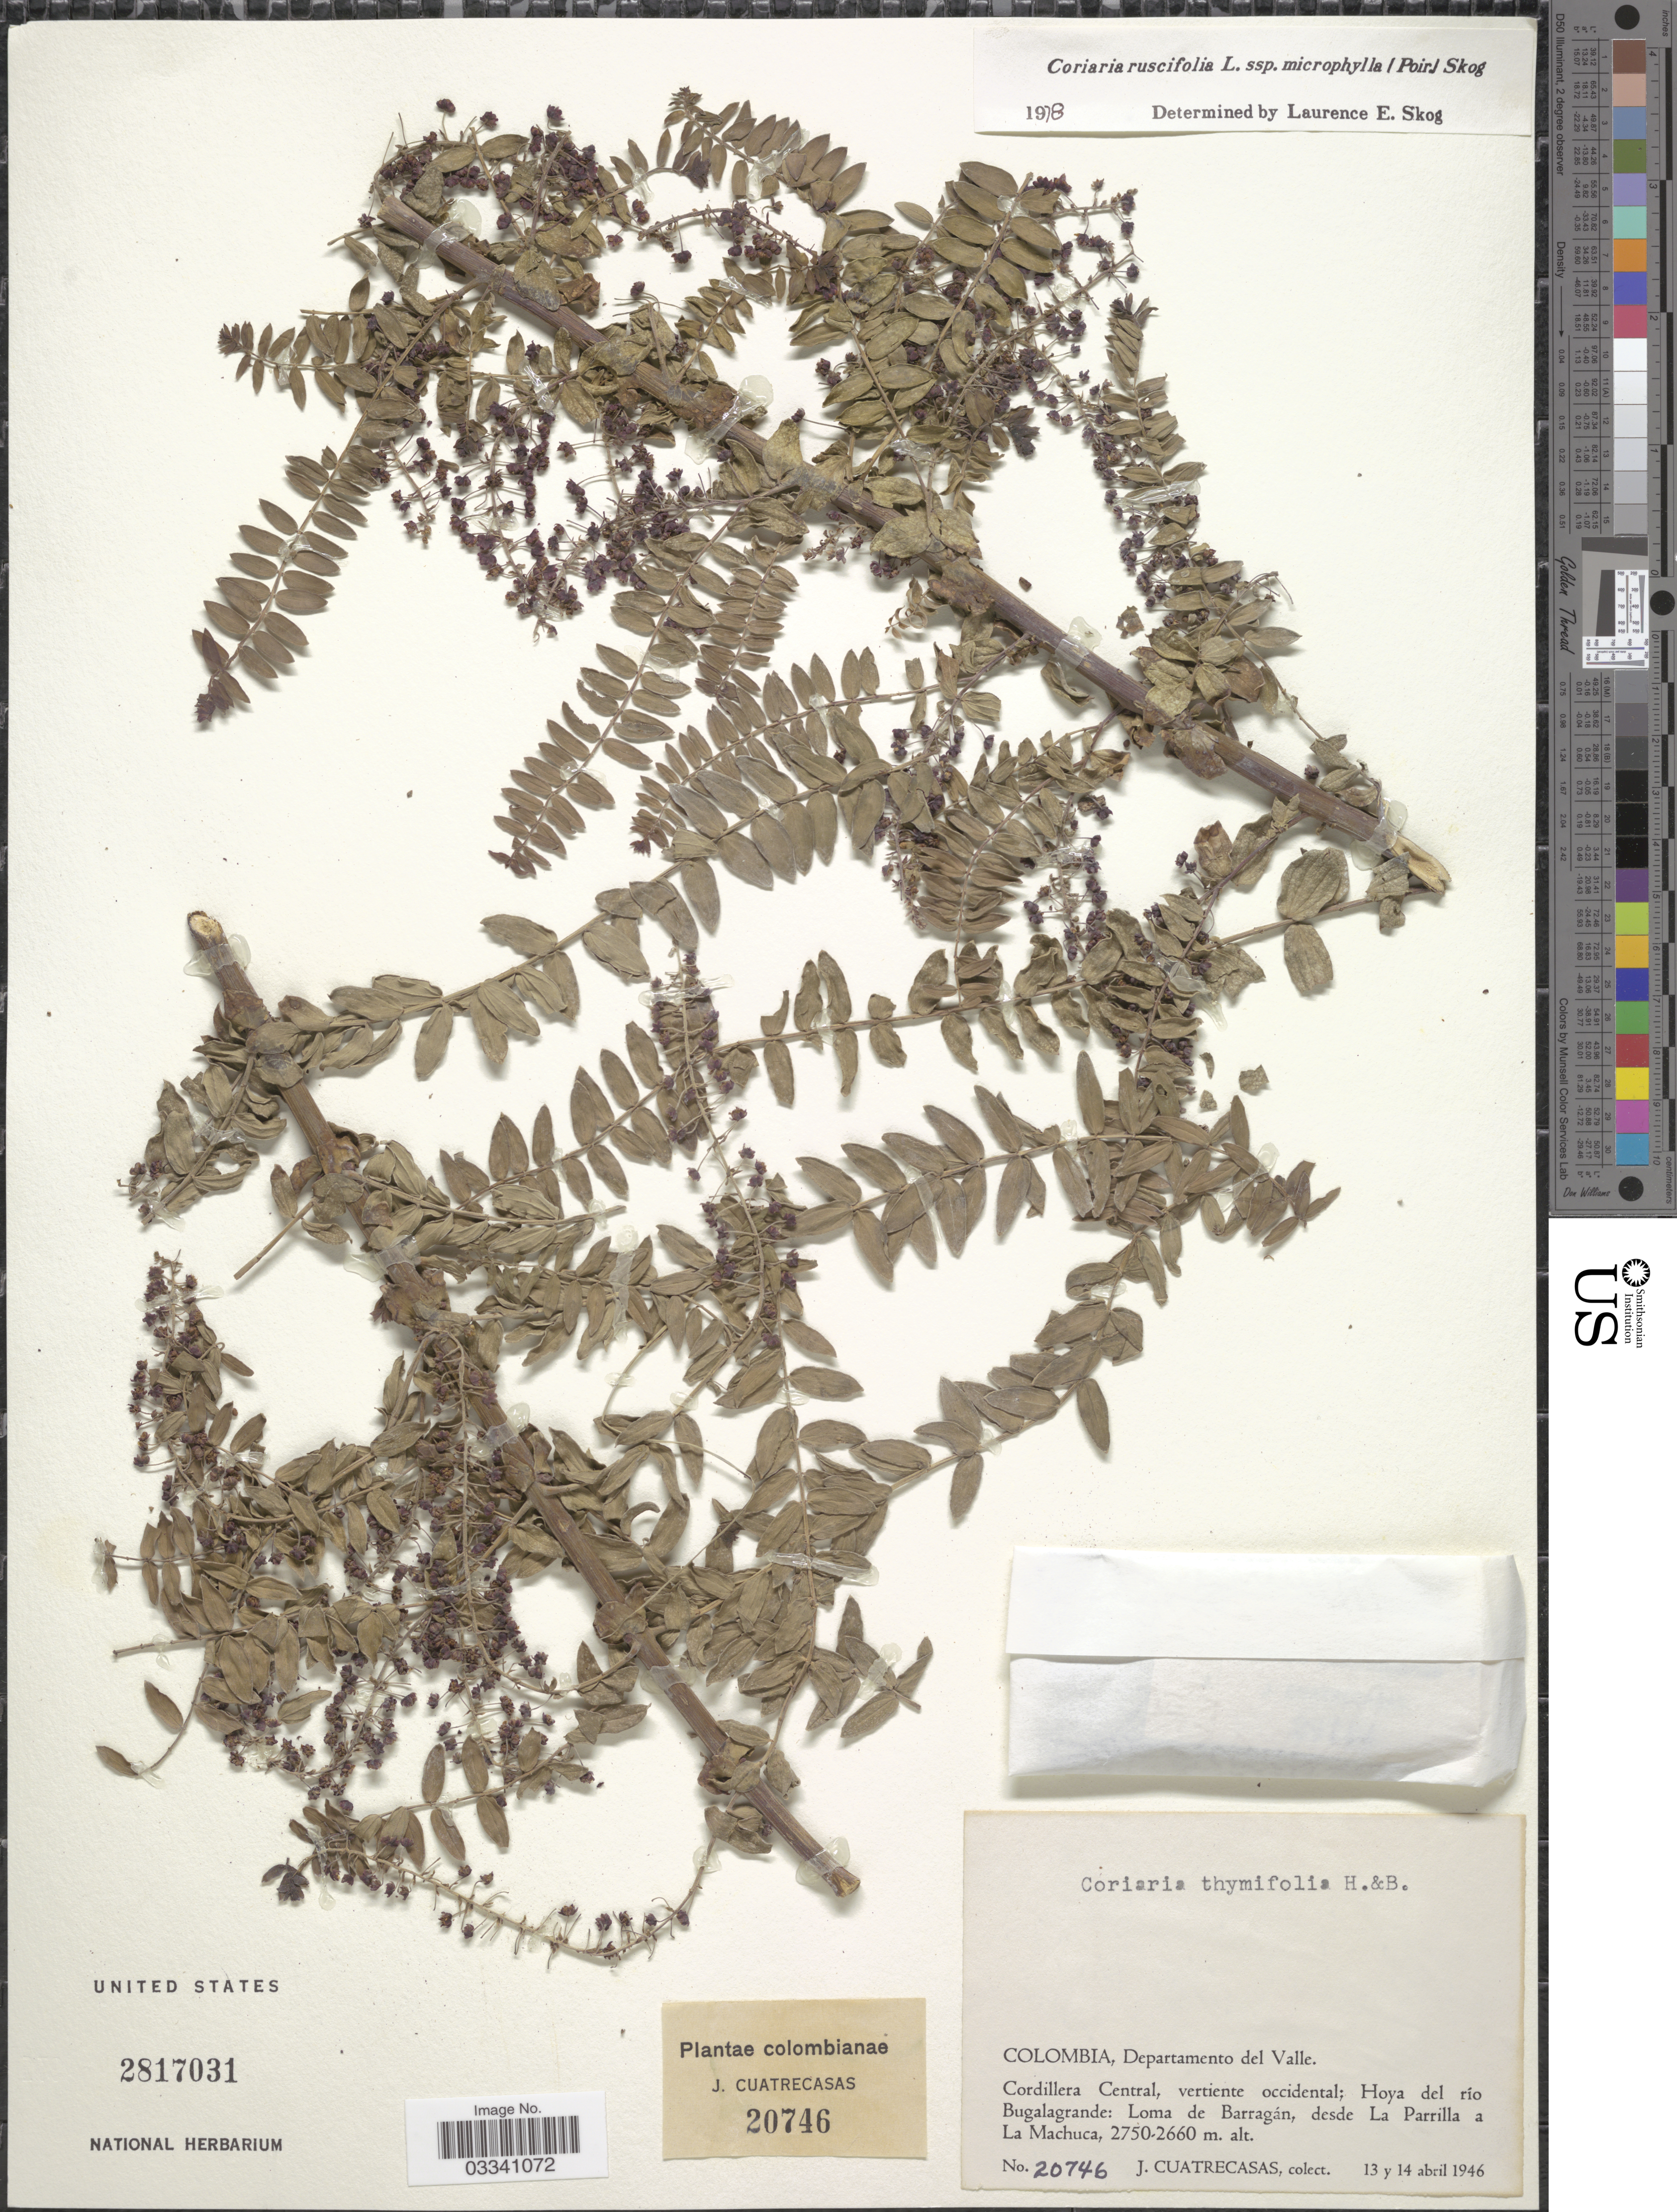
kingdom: Plantae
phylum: Tracheophyta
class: Magnoliopsida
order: Cucurbitales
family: Coriariaceae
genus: Coriaria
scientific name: Coriaria ruscifolia subsp. microphylla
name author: (Poir.) L.E. Skog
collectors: J. Cuatrecasas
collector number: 20746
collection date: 1946-04-13/1946-04-14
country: Colombia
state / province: Valle del Cauca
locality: Departamento del Valle. Cordillera Central, vertiente occidental; Hoya del río Bugalagrande: Loma de Barragán, desde La Parrilla a La Machuca.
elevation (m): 2660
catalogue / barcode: US 2817031